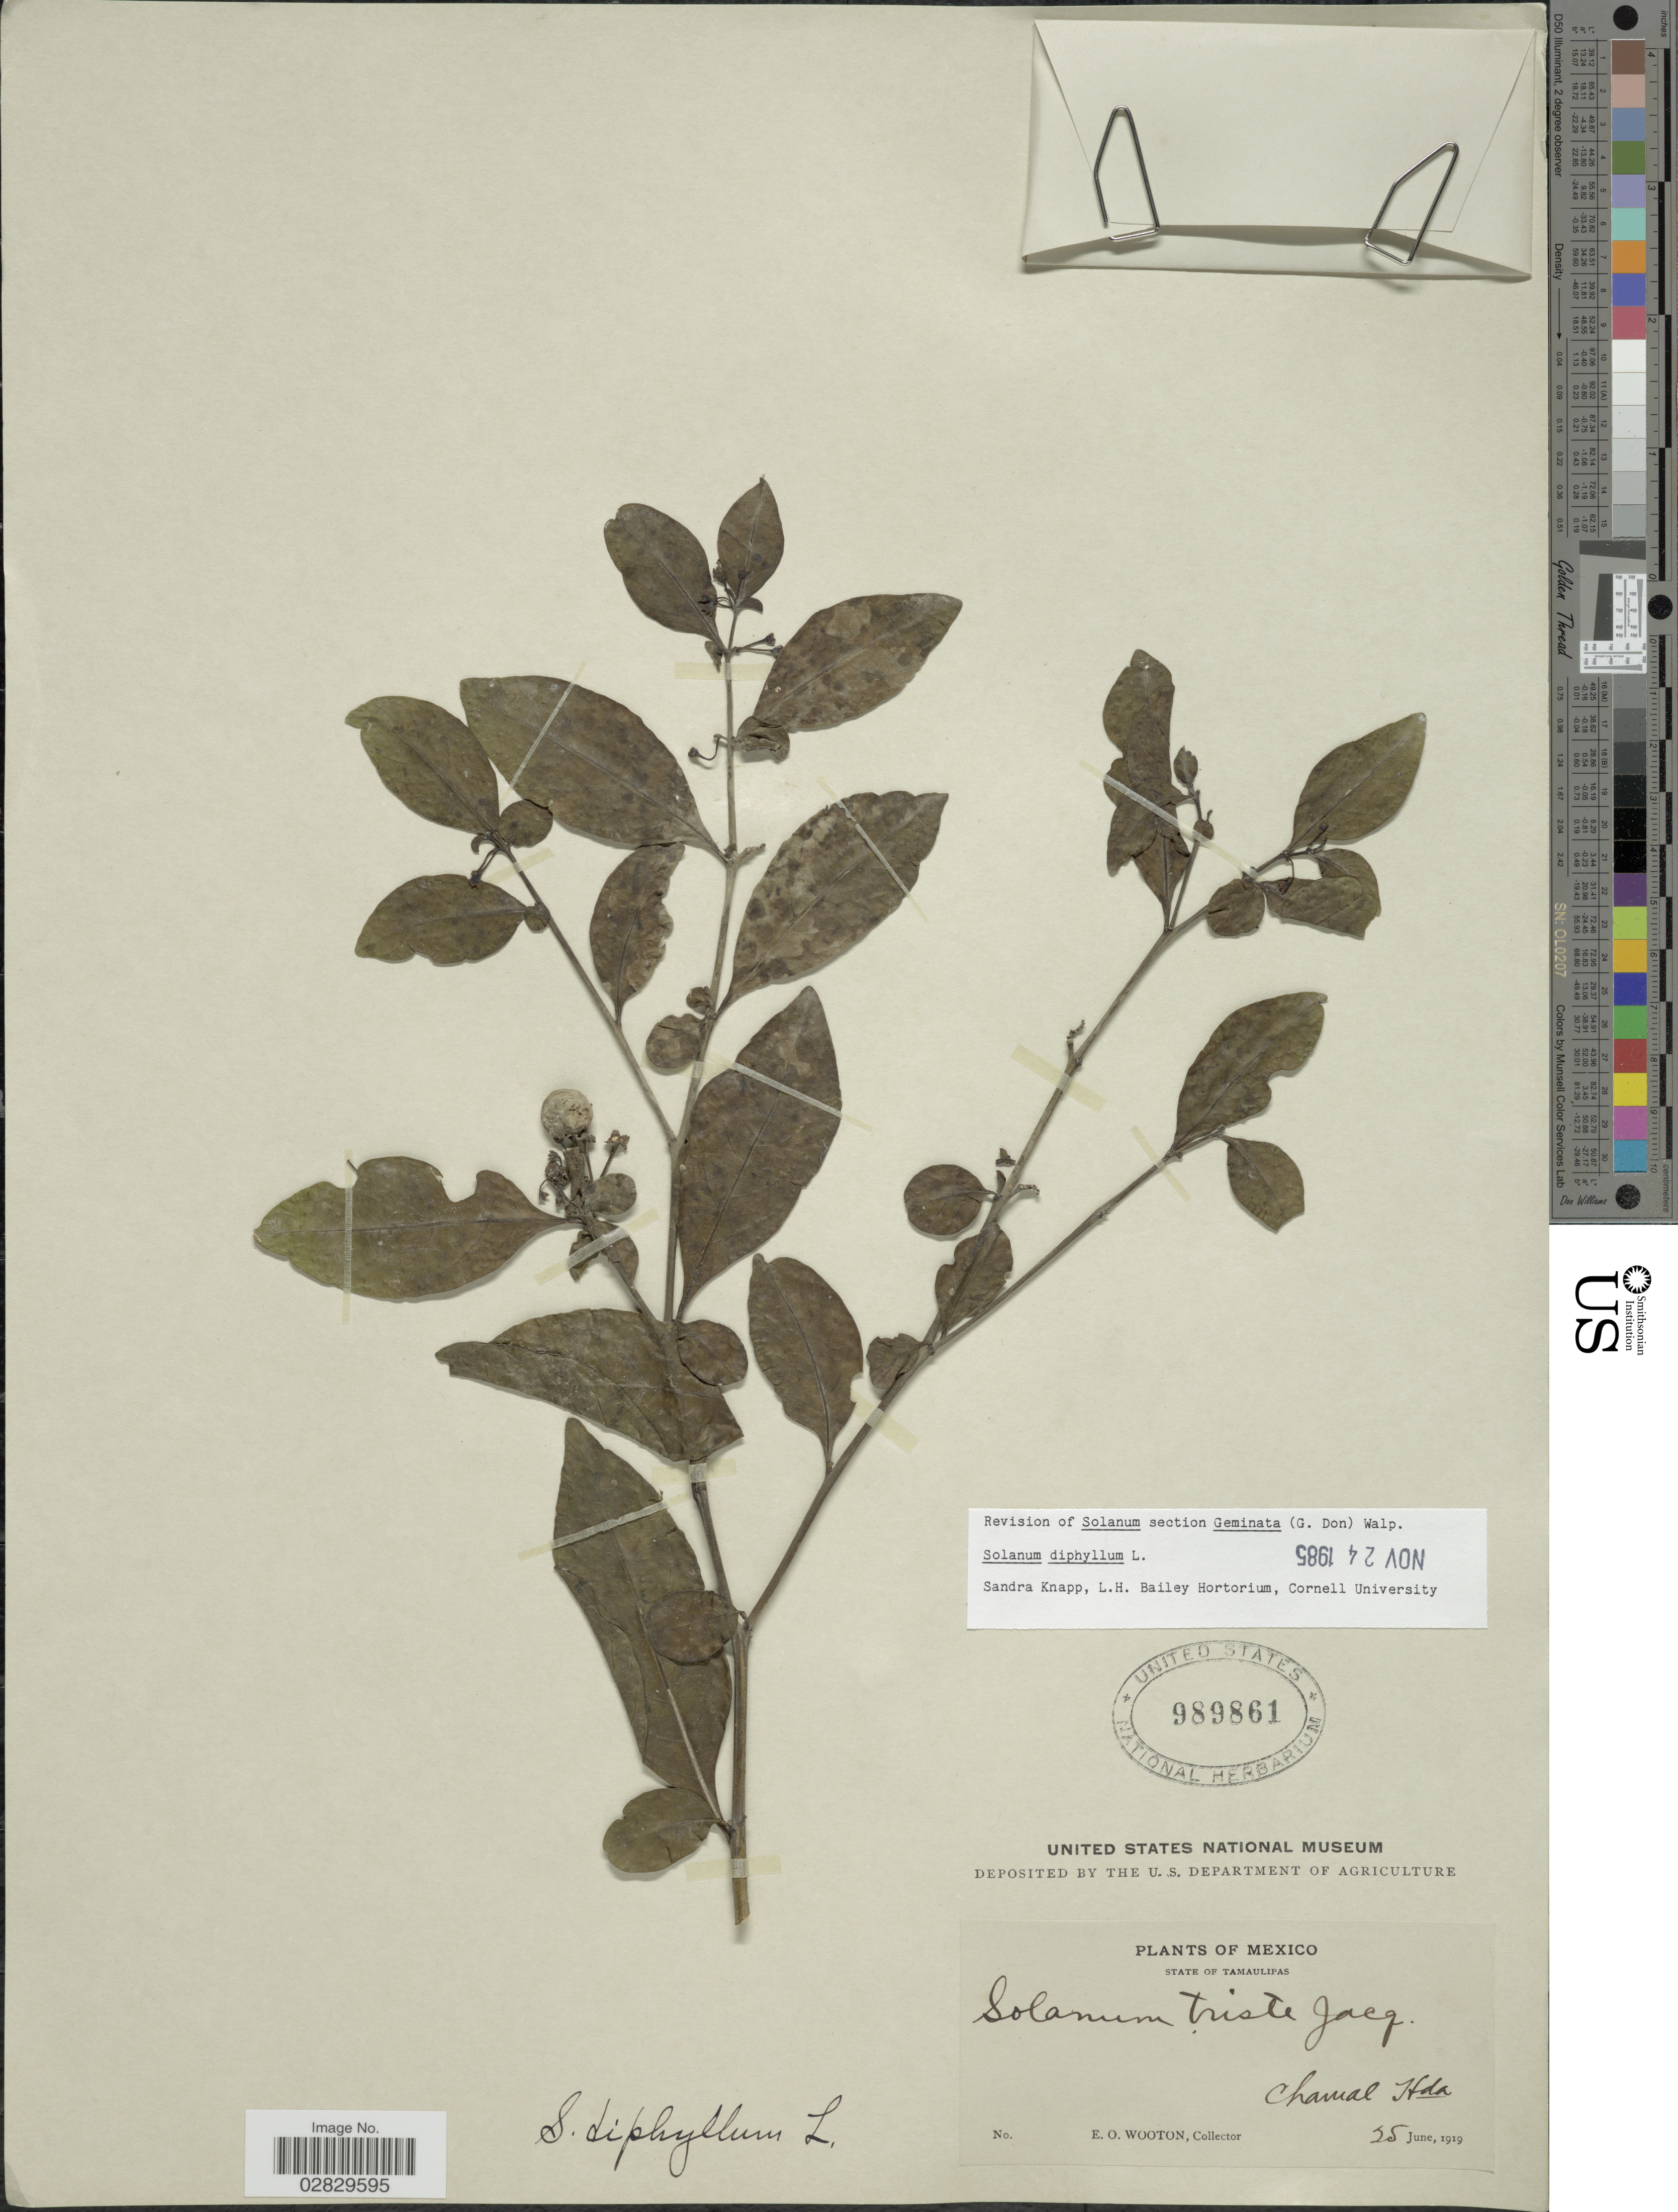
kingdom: Plantae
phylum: Tracheophyta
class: Magnoliopsida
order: Solanales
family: Solanaceae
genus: Solanum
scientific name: Solanum diphyllum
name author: L.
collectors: E. O. Wooton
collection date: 1919-06-25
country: Mexico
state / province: Tamaulipas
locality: Chamal Hda.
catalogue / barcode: US 989861